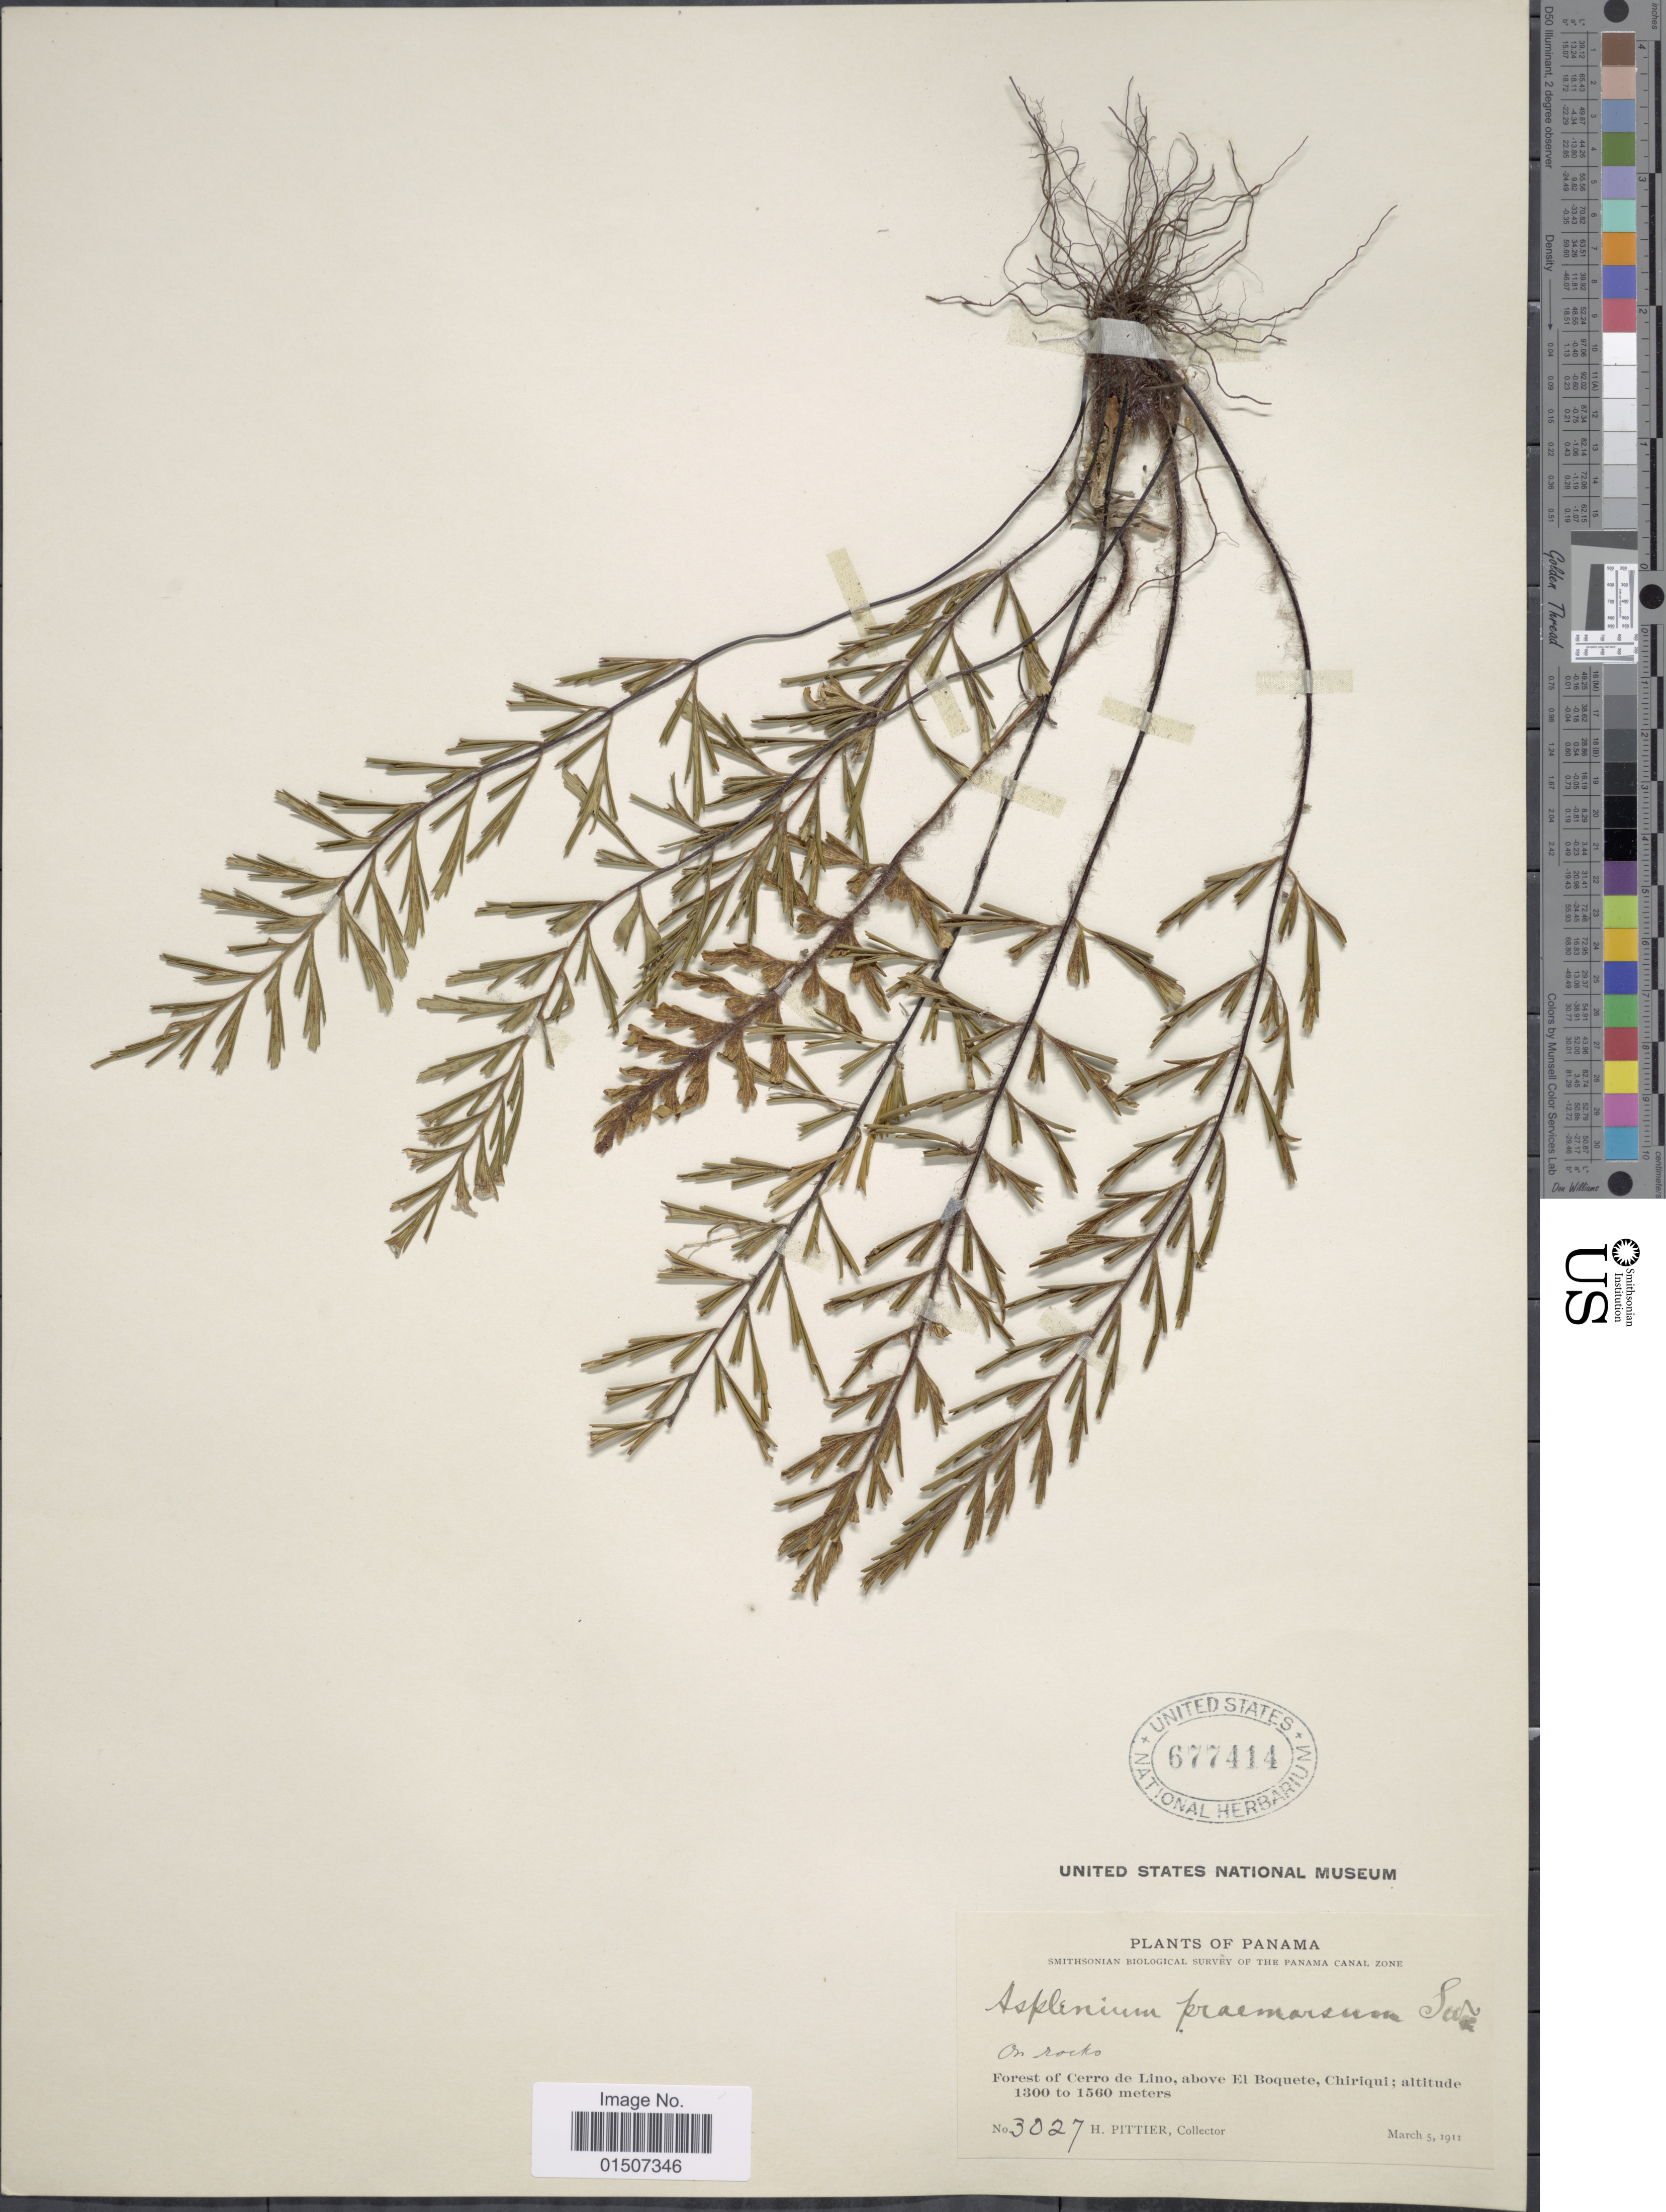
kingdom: Plantae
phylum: Tracheophyta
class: Polypodiopsida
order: Polypodiales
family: Aspleniaceae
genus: Asplenium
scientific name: Asplenium praemorsum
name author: Sw.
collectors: H. F. Pittier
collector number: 3027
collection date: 1911-03-05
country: Panama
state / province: Chiriqui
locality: On rocks, Forest of Cerro de Lino, above El Boquete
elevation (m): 1300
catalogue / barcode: US 677414